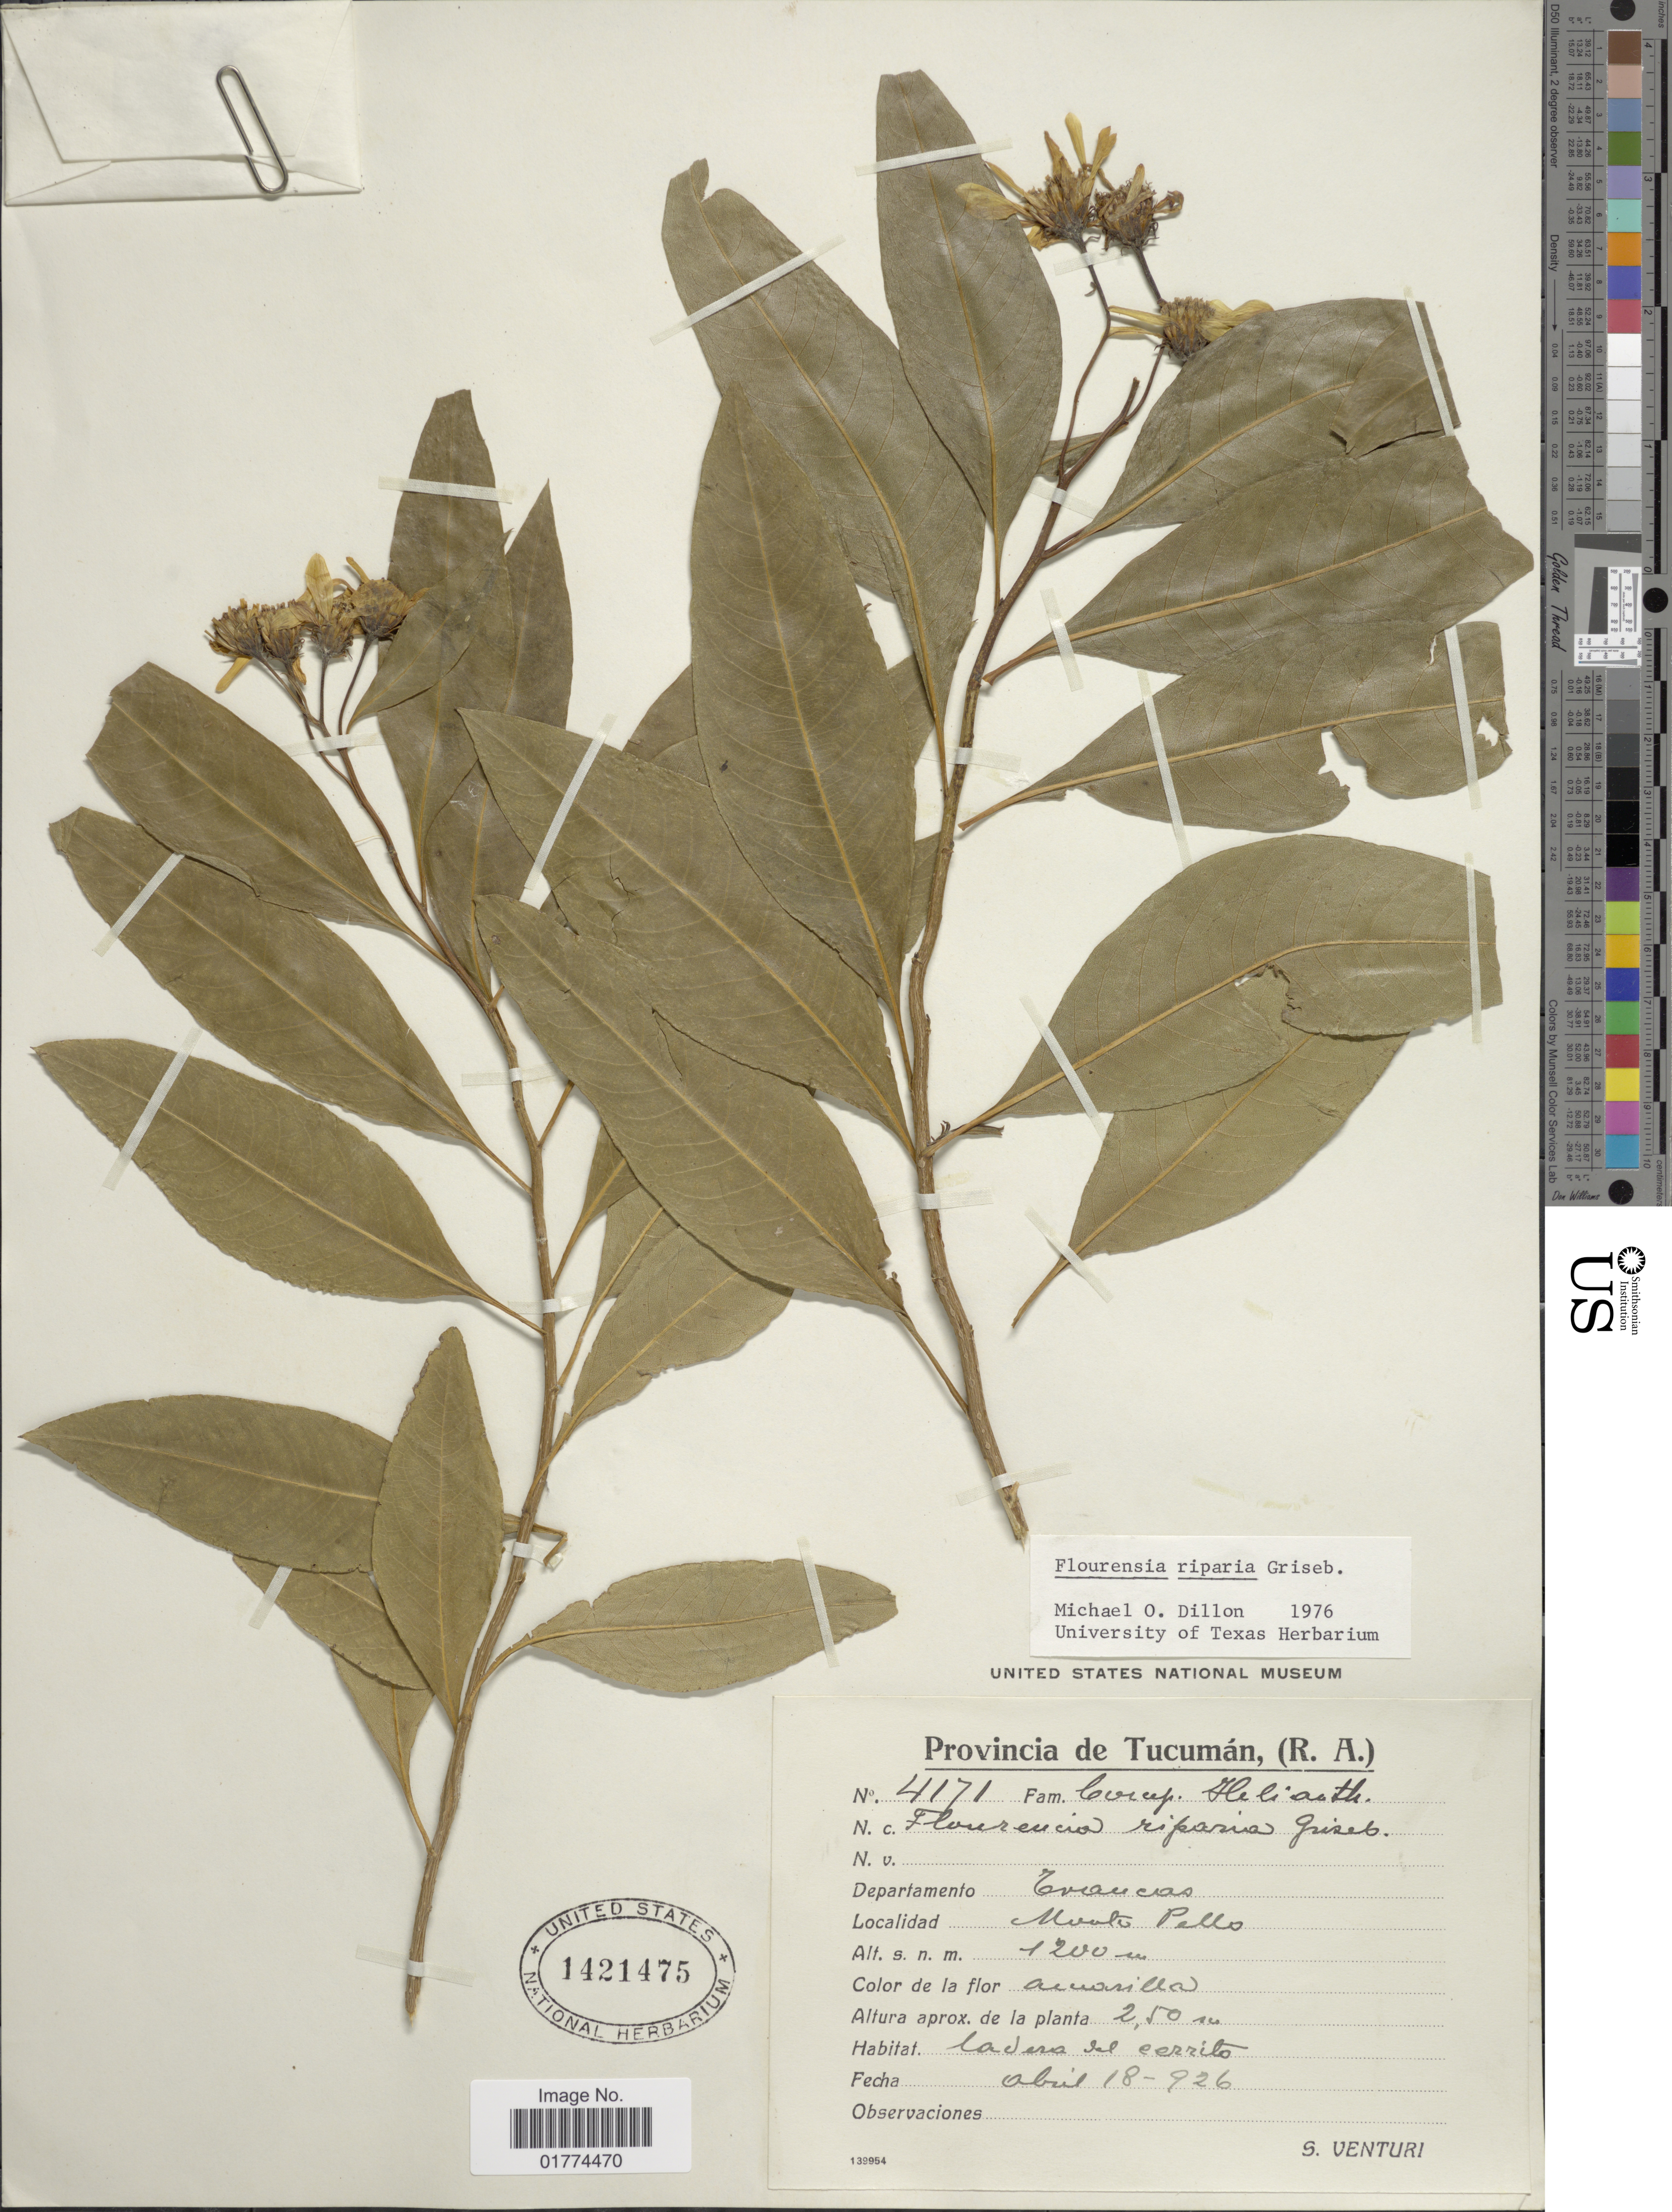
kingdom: Plantae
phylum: Tracheophyta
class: Magnoliopsida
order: Asterales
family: Asteraceae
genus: Flourensia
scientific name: Flourensia riparia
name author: Griseb.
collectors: S. Venturi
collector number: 4171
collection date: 1926-04-18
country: Argentina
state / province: Tucuman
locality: Departamento Trancas. Muato Pello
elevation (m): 1200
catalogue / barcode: US 1421475